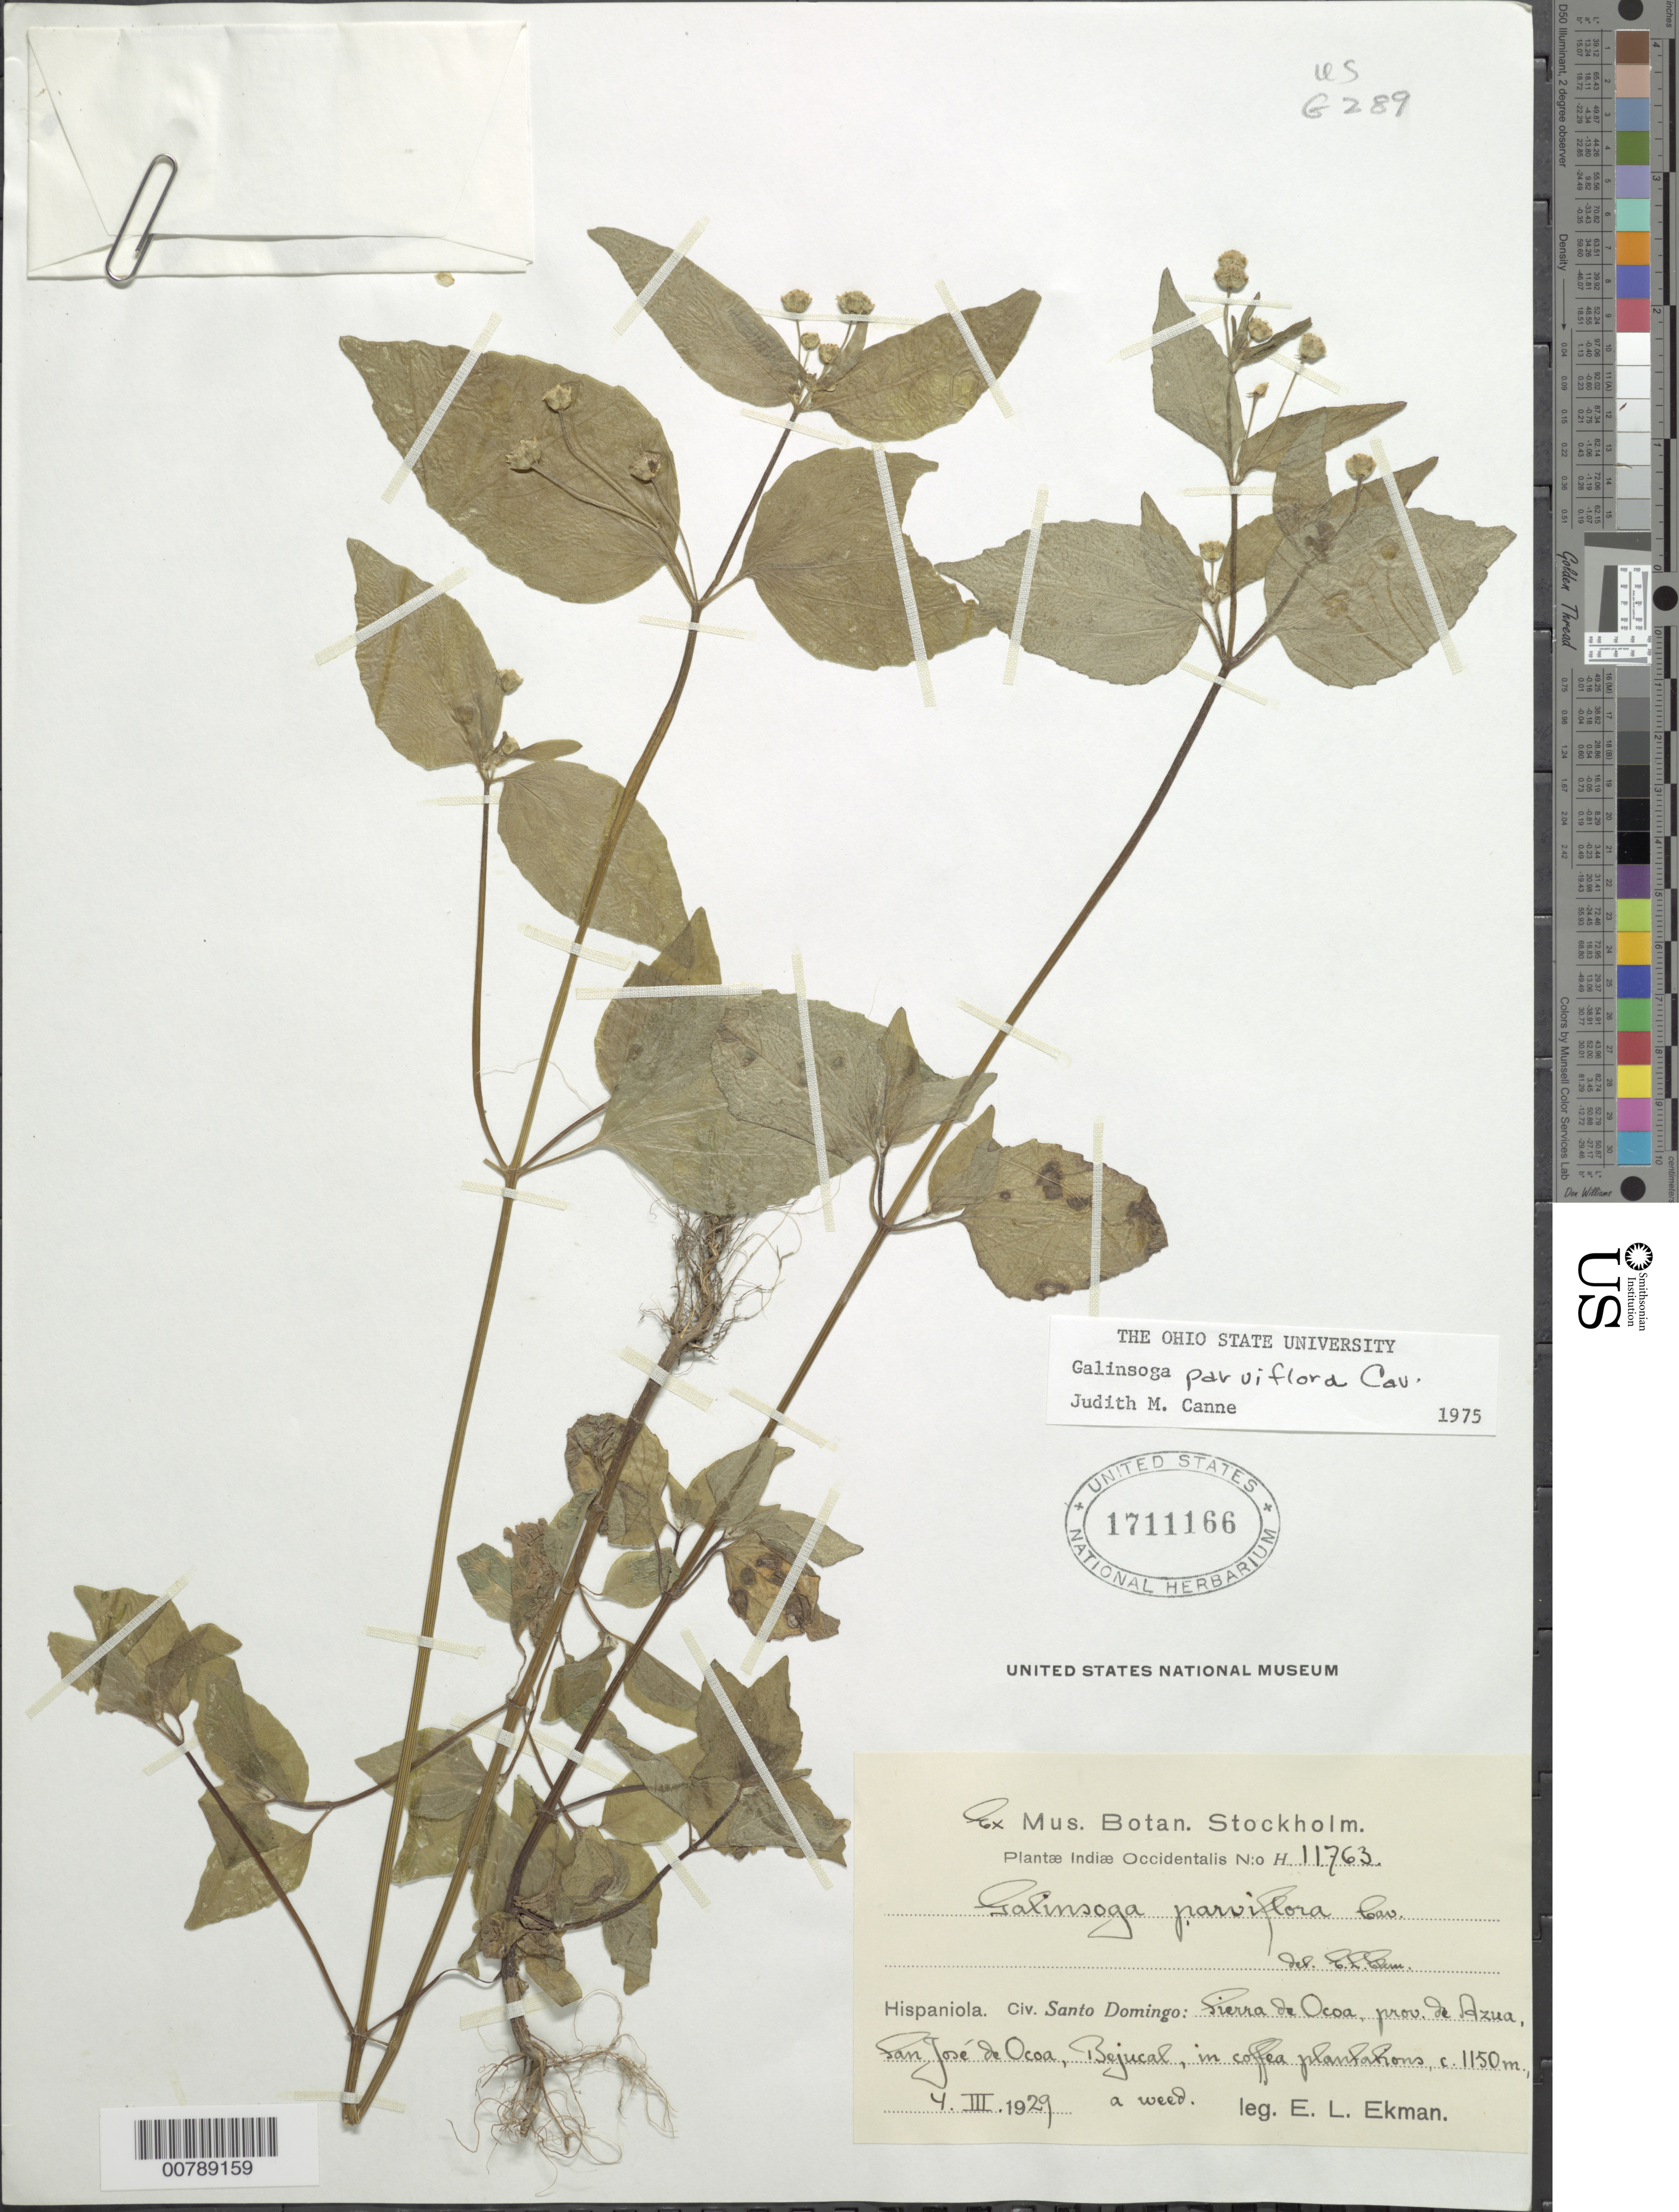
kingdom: Plantae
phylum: Tracheophyta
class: Magnoliopsida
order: Asterales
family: Asteraceae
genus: Galinsoga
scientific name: Galinsoga parviflora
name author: Cav.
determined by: Canne-Hilliker, J. M.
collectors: E. L. Ekman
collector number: H 11763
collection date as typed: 04 Mar 1929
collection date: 1929-03-04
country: Dominican Republic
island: Hispaniola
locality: Sierra de Ocoa, provincia de Azua, San José de Ocoa, Bejucal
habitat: Coffee plantations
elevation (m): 1150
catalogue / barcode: US 1711166